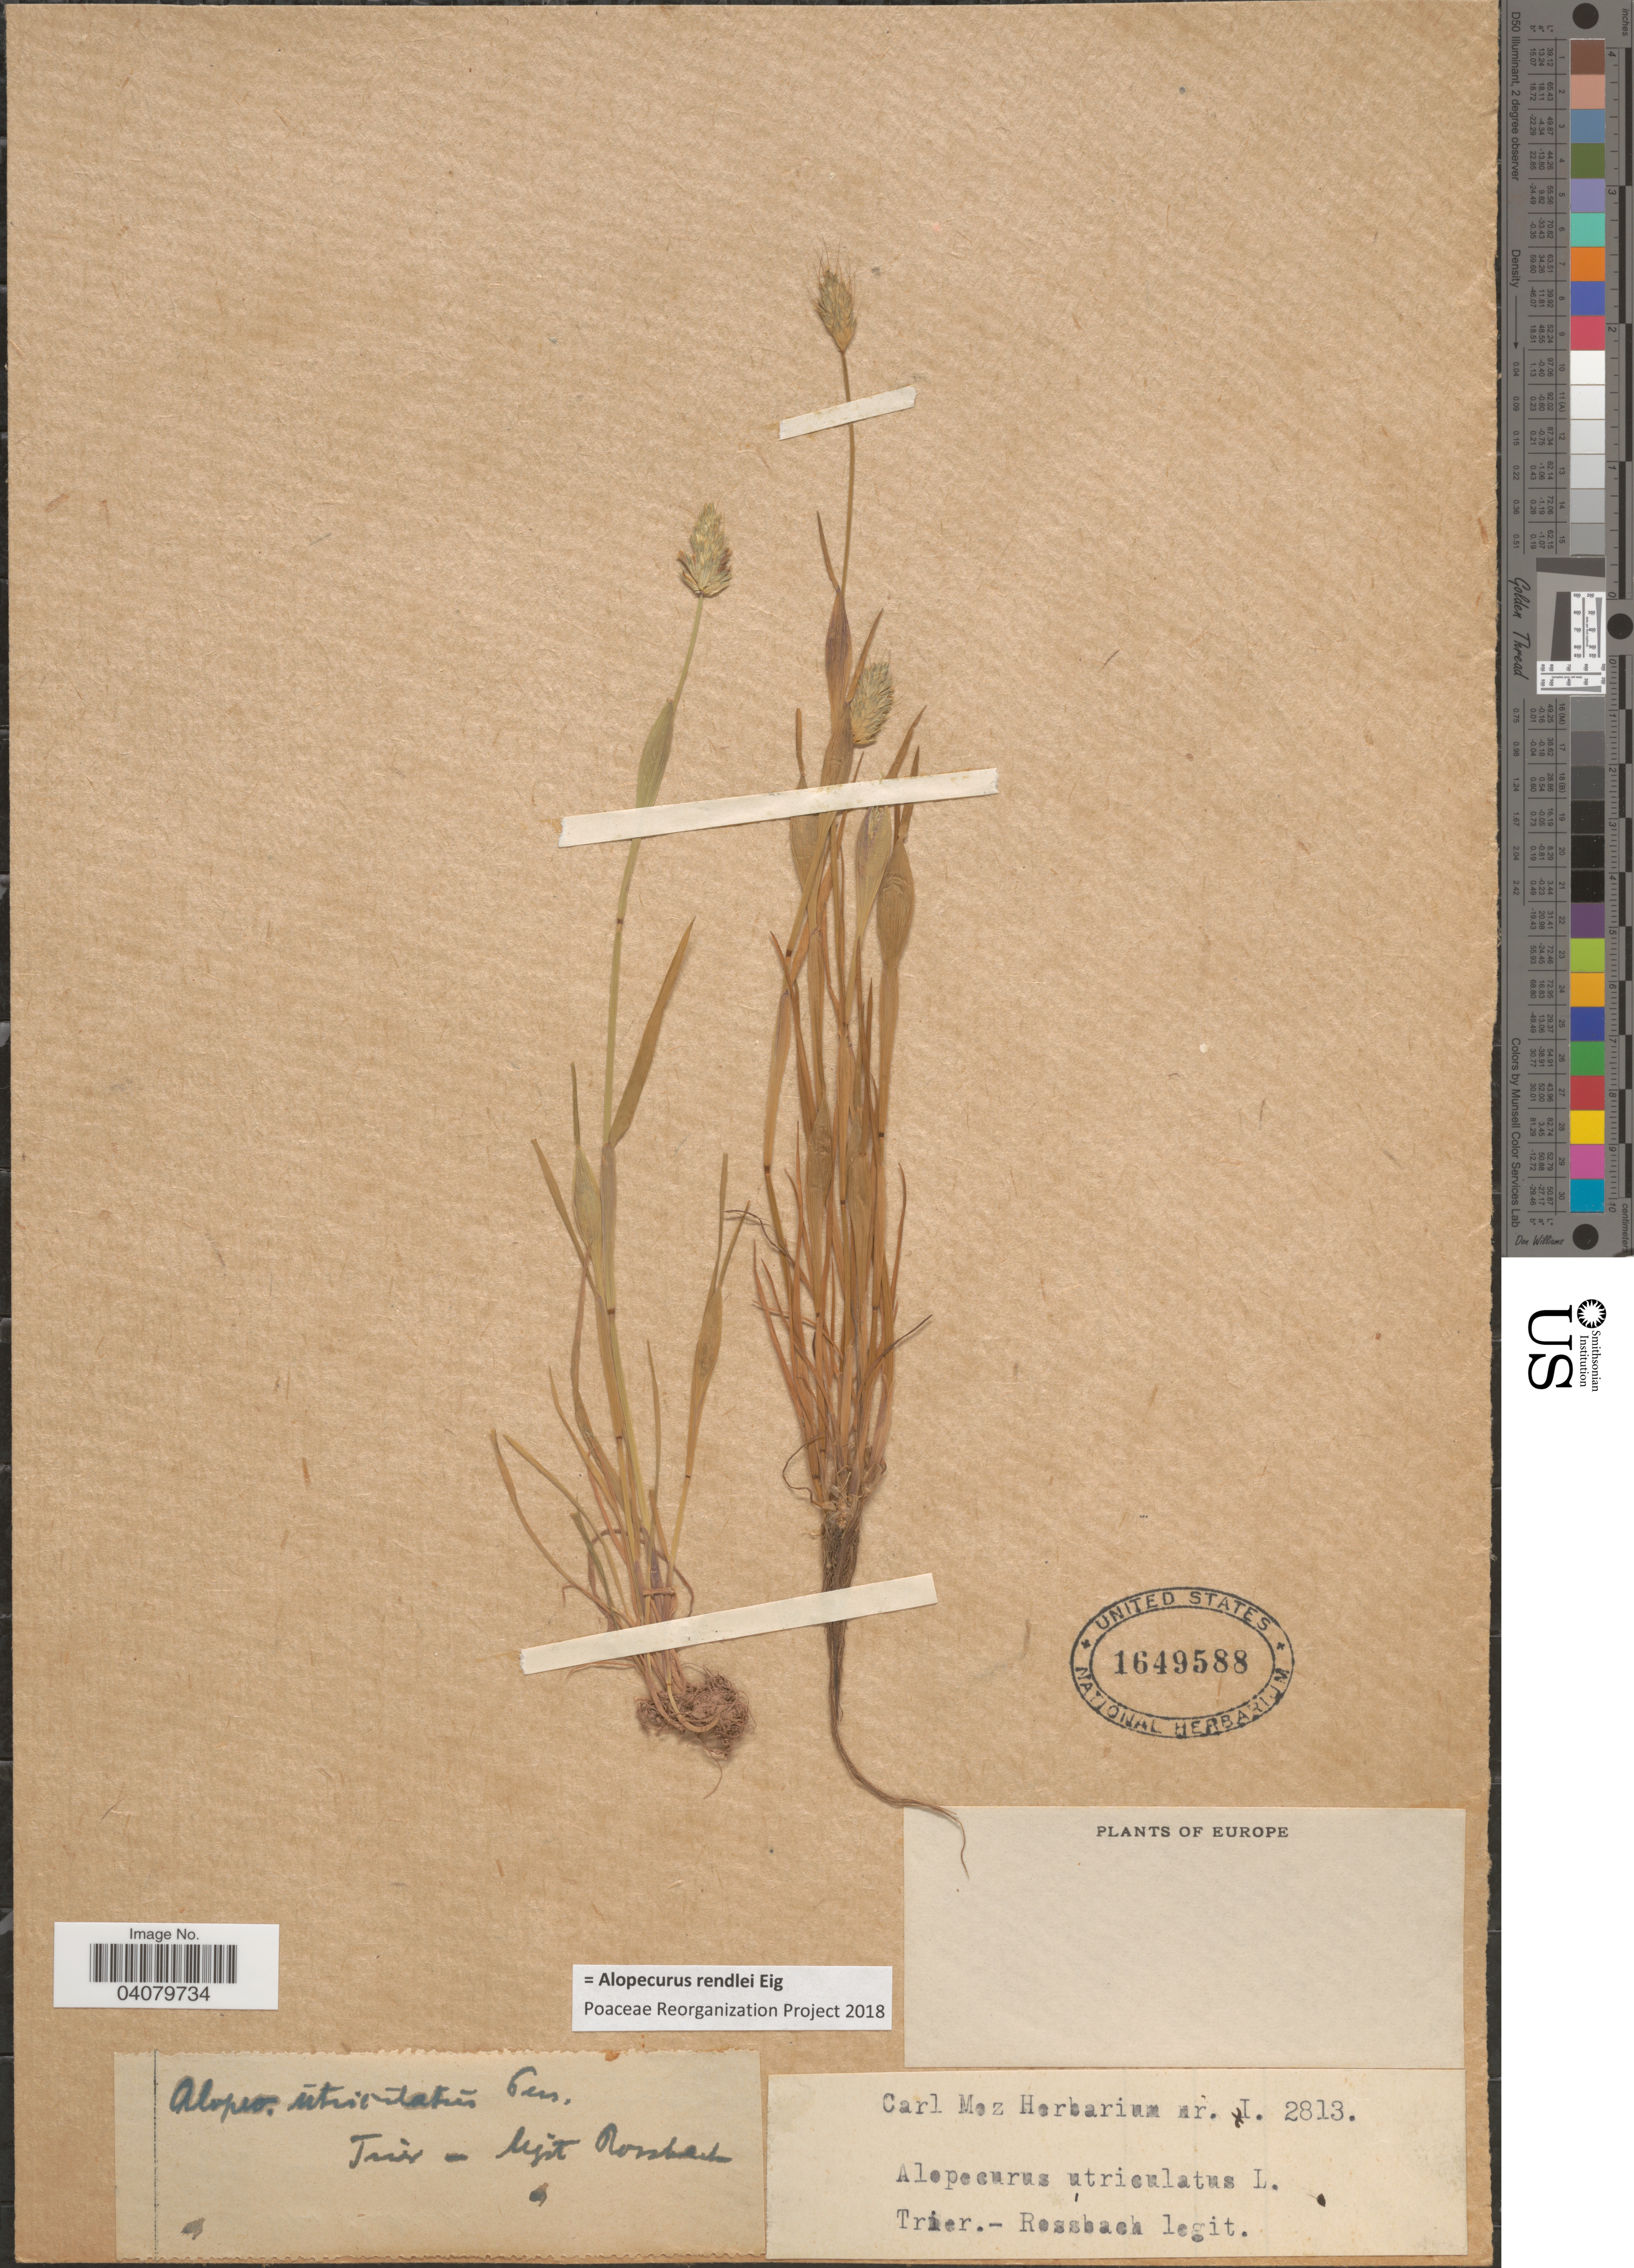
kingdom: Plantae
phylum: Tracheophyta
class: Liliopsida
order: Poales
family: Poaceae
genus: Alopecurus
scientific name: Alopecurus rendlei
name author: Eig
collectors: Rossbach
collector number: I. 2813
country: Germany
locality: Trier. Europe.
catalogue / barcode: US 1649588